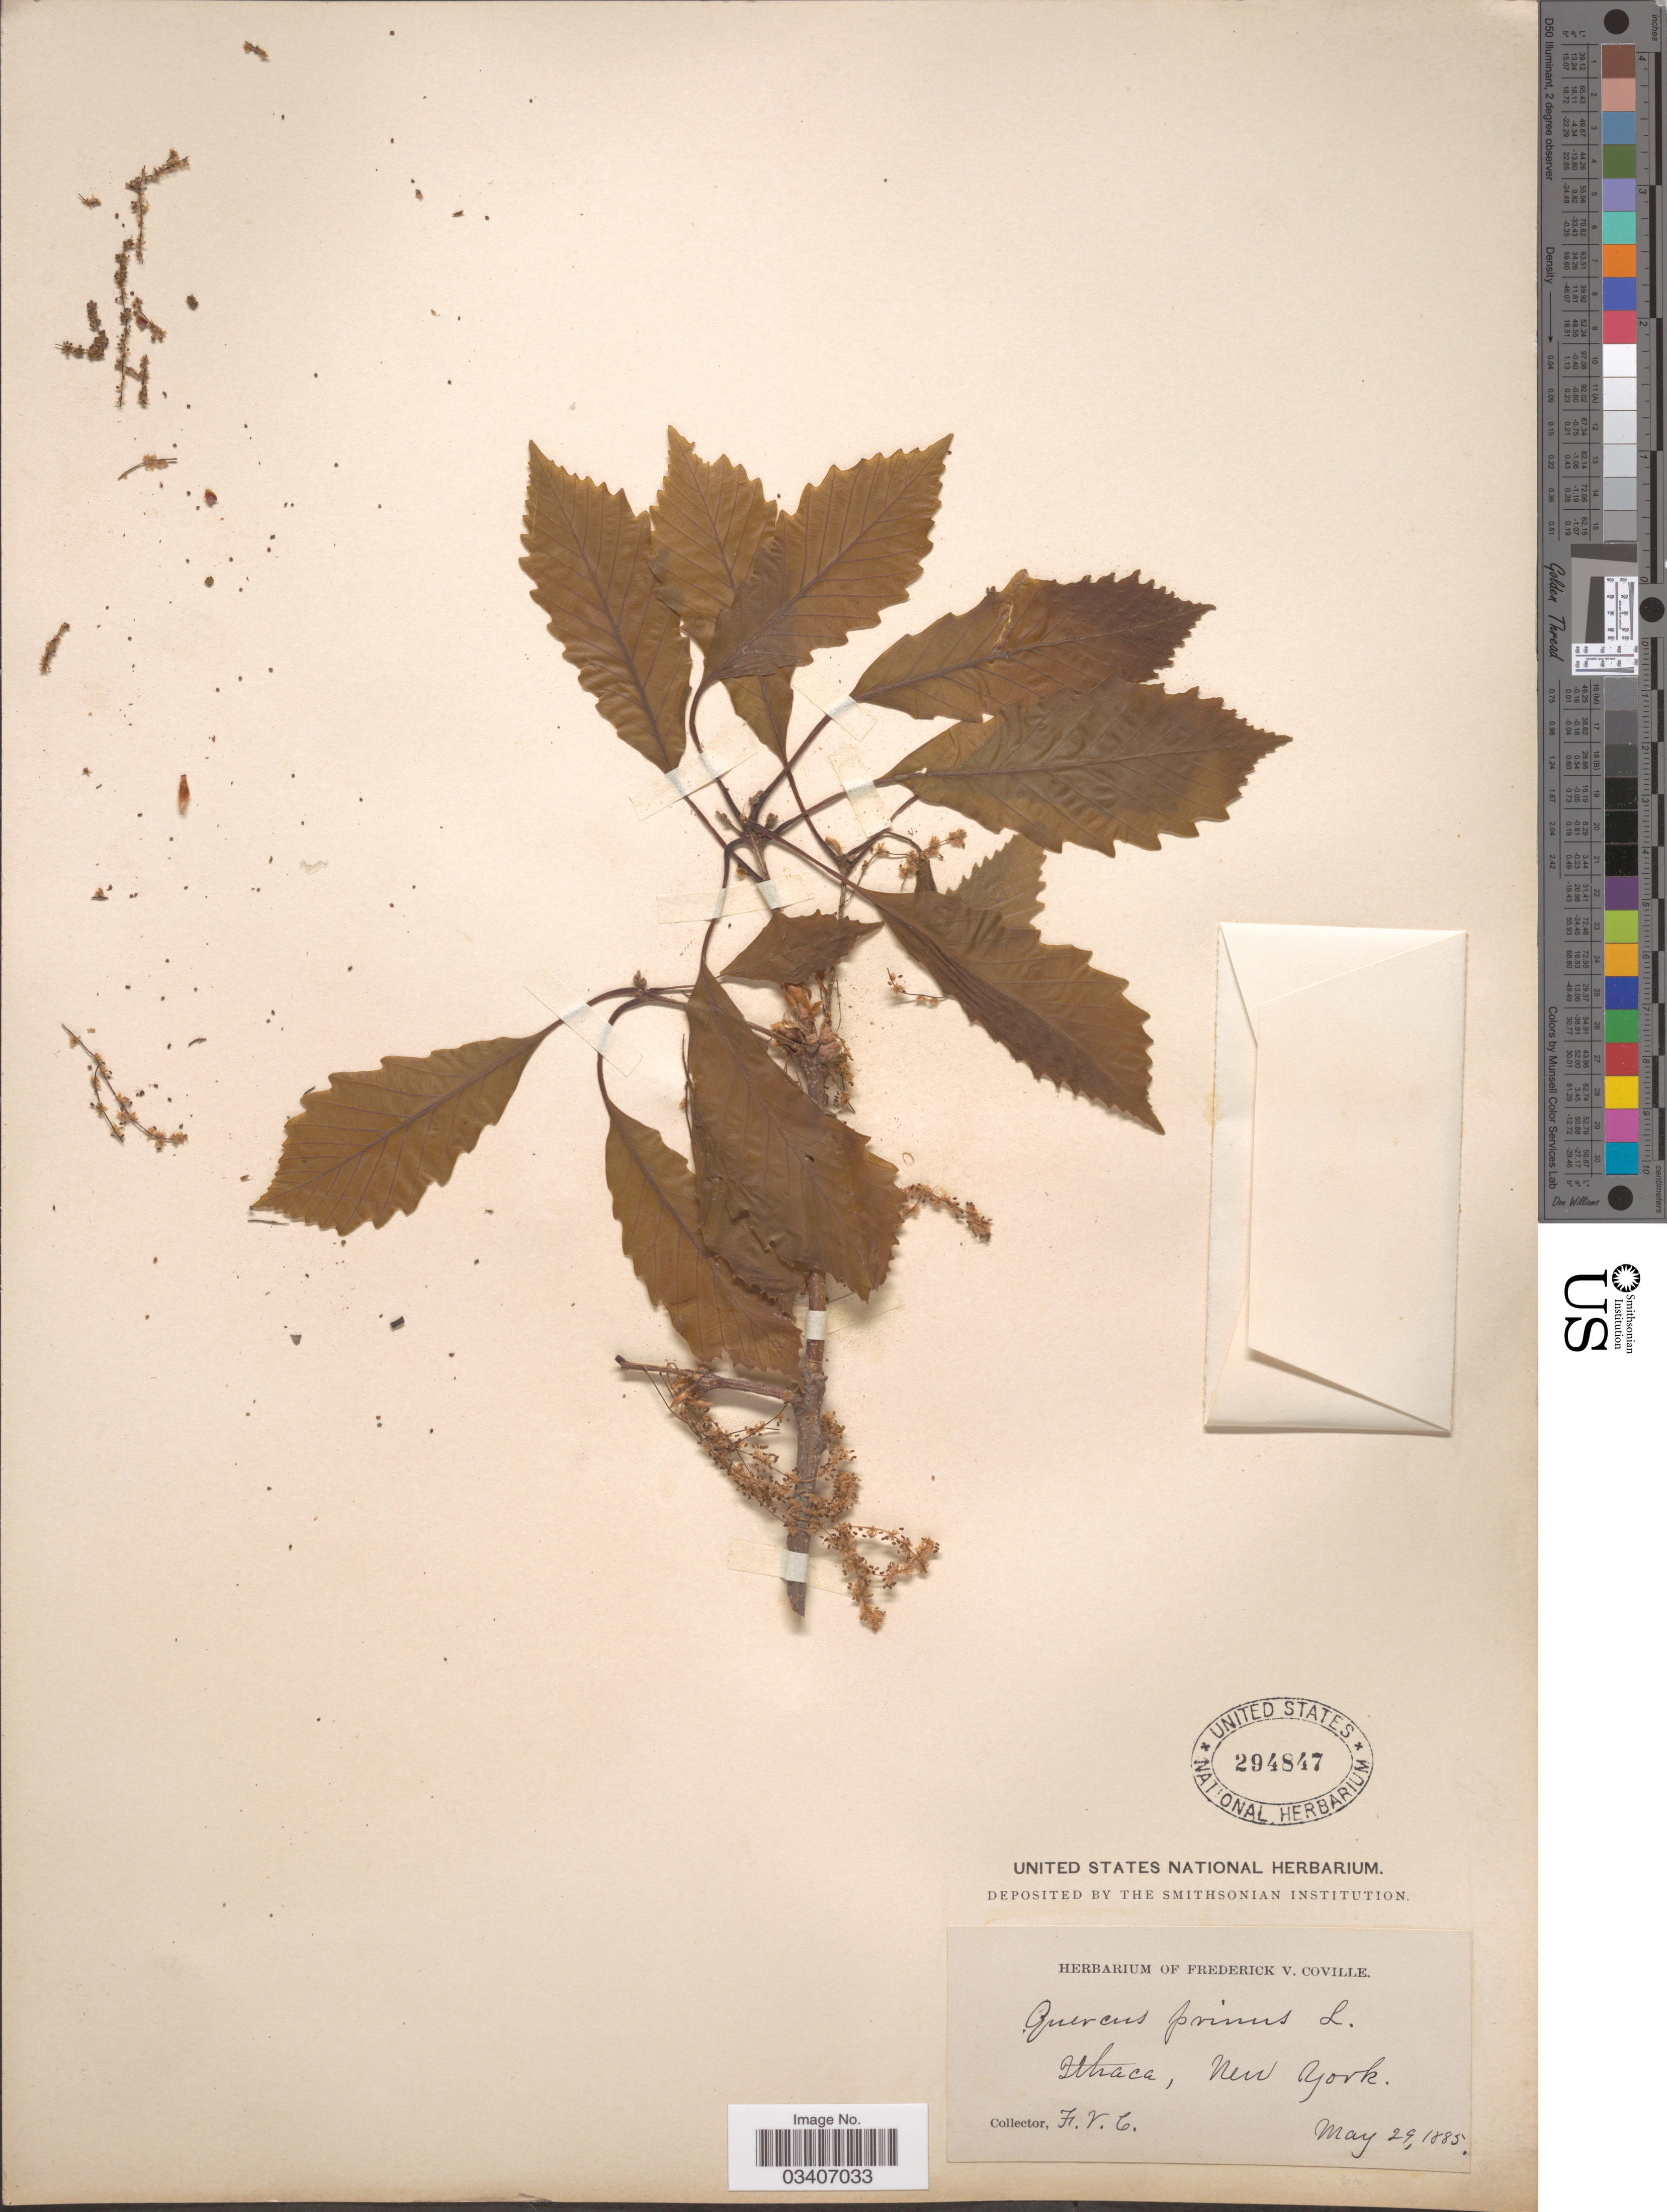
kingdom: Plantae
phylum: Tracheophyta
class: Magnoliopsida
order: Fagales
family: Fagaceae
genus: Quercus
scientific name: Quercus montana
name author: Willd.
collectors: F. V. Coville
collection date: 1885-05-29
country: United States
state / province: New York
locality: Ithaca.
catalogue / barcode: US 294847